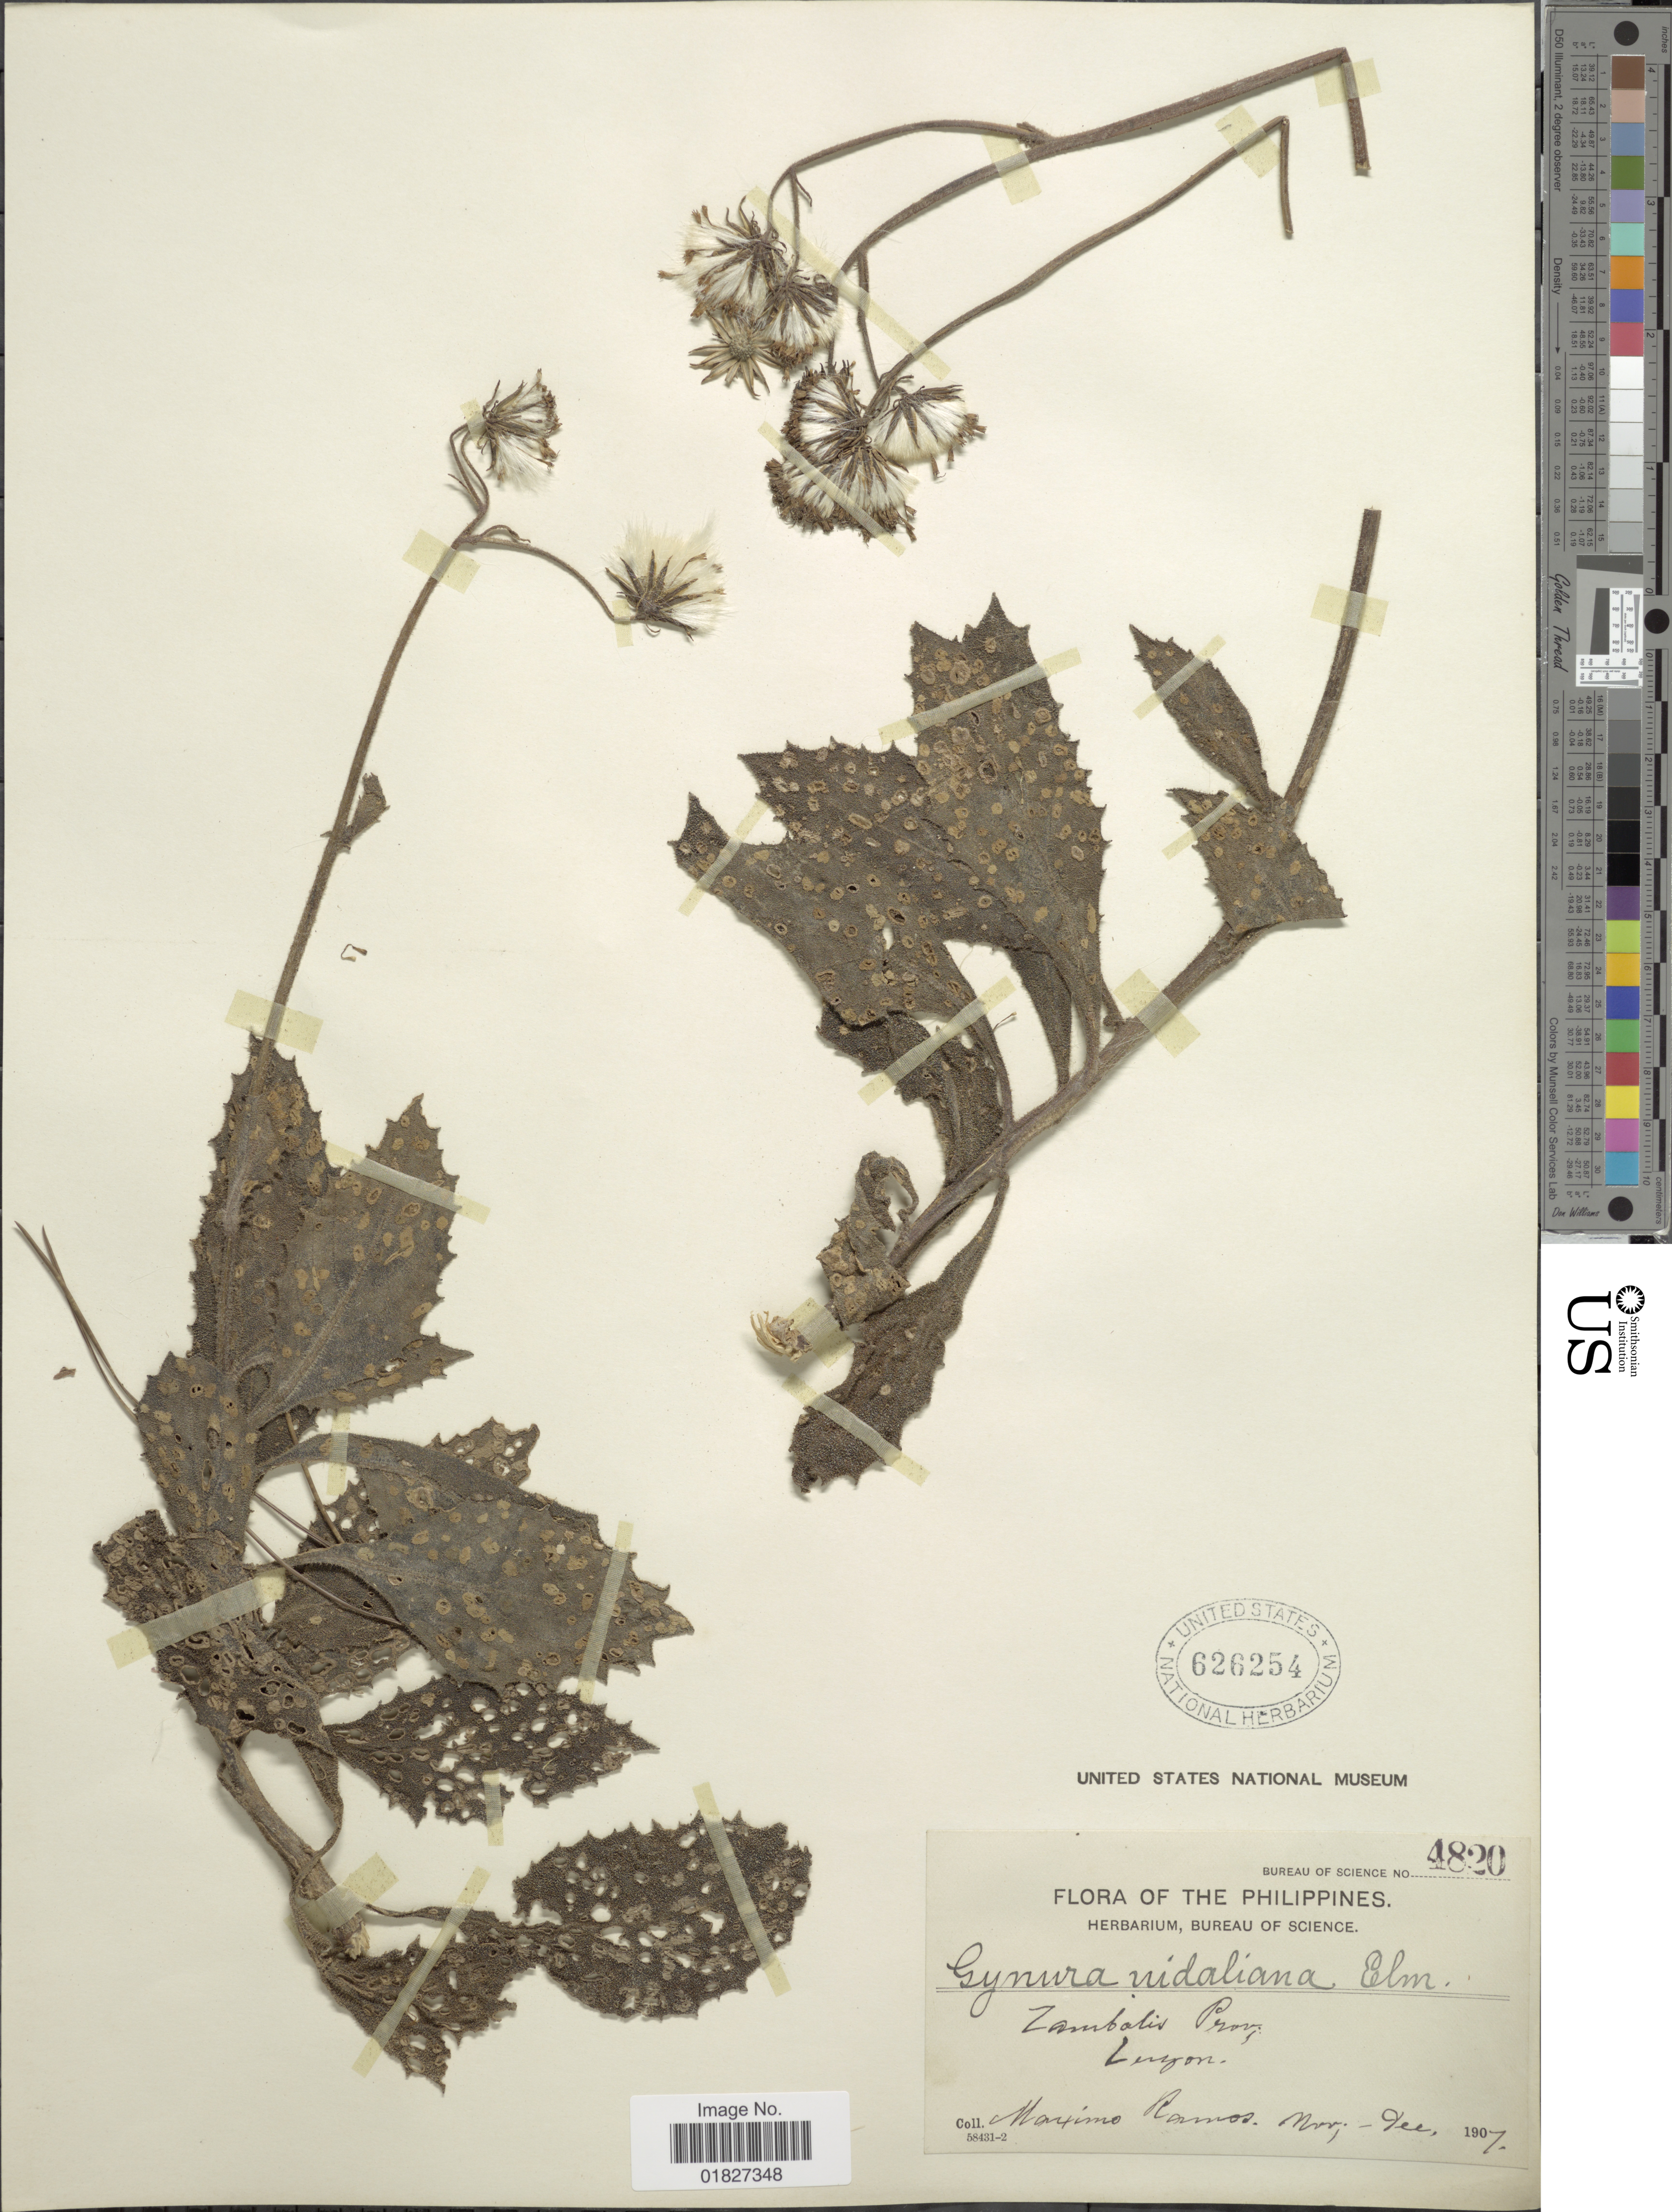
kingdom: Plantae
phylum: Tracheophyta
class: Magnoliopsida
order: Asterales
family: Asteraceae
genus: Gynura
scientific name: Gynura vidaliana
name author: Elmer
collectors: M. Ramos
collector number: Bureau of Science 4820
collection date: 1907-11/1907-12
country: Philippines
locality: Zambalis Prov., Luzon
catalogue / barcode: US 626254